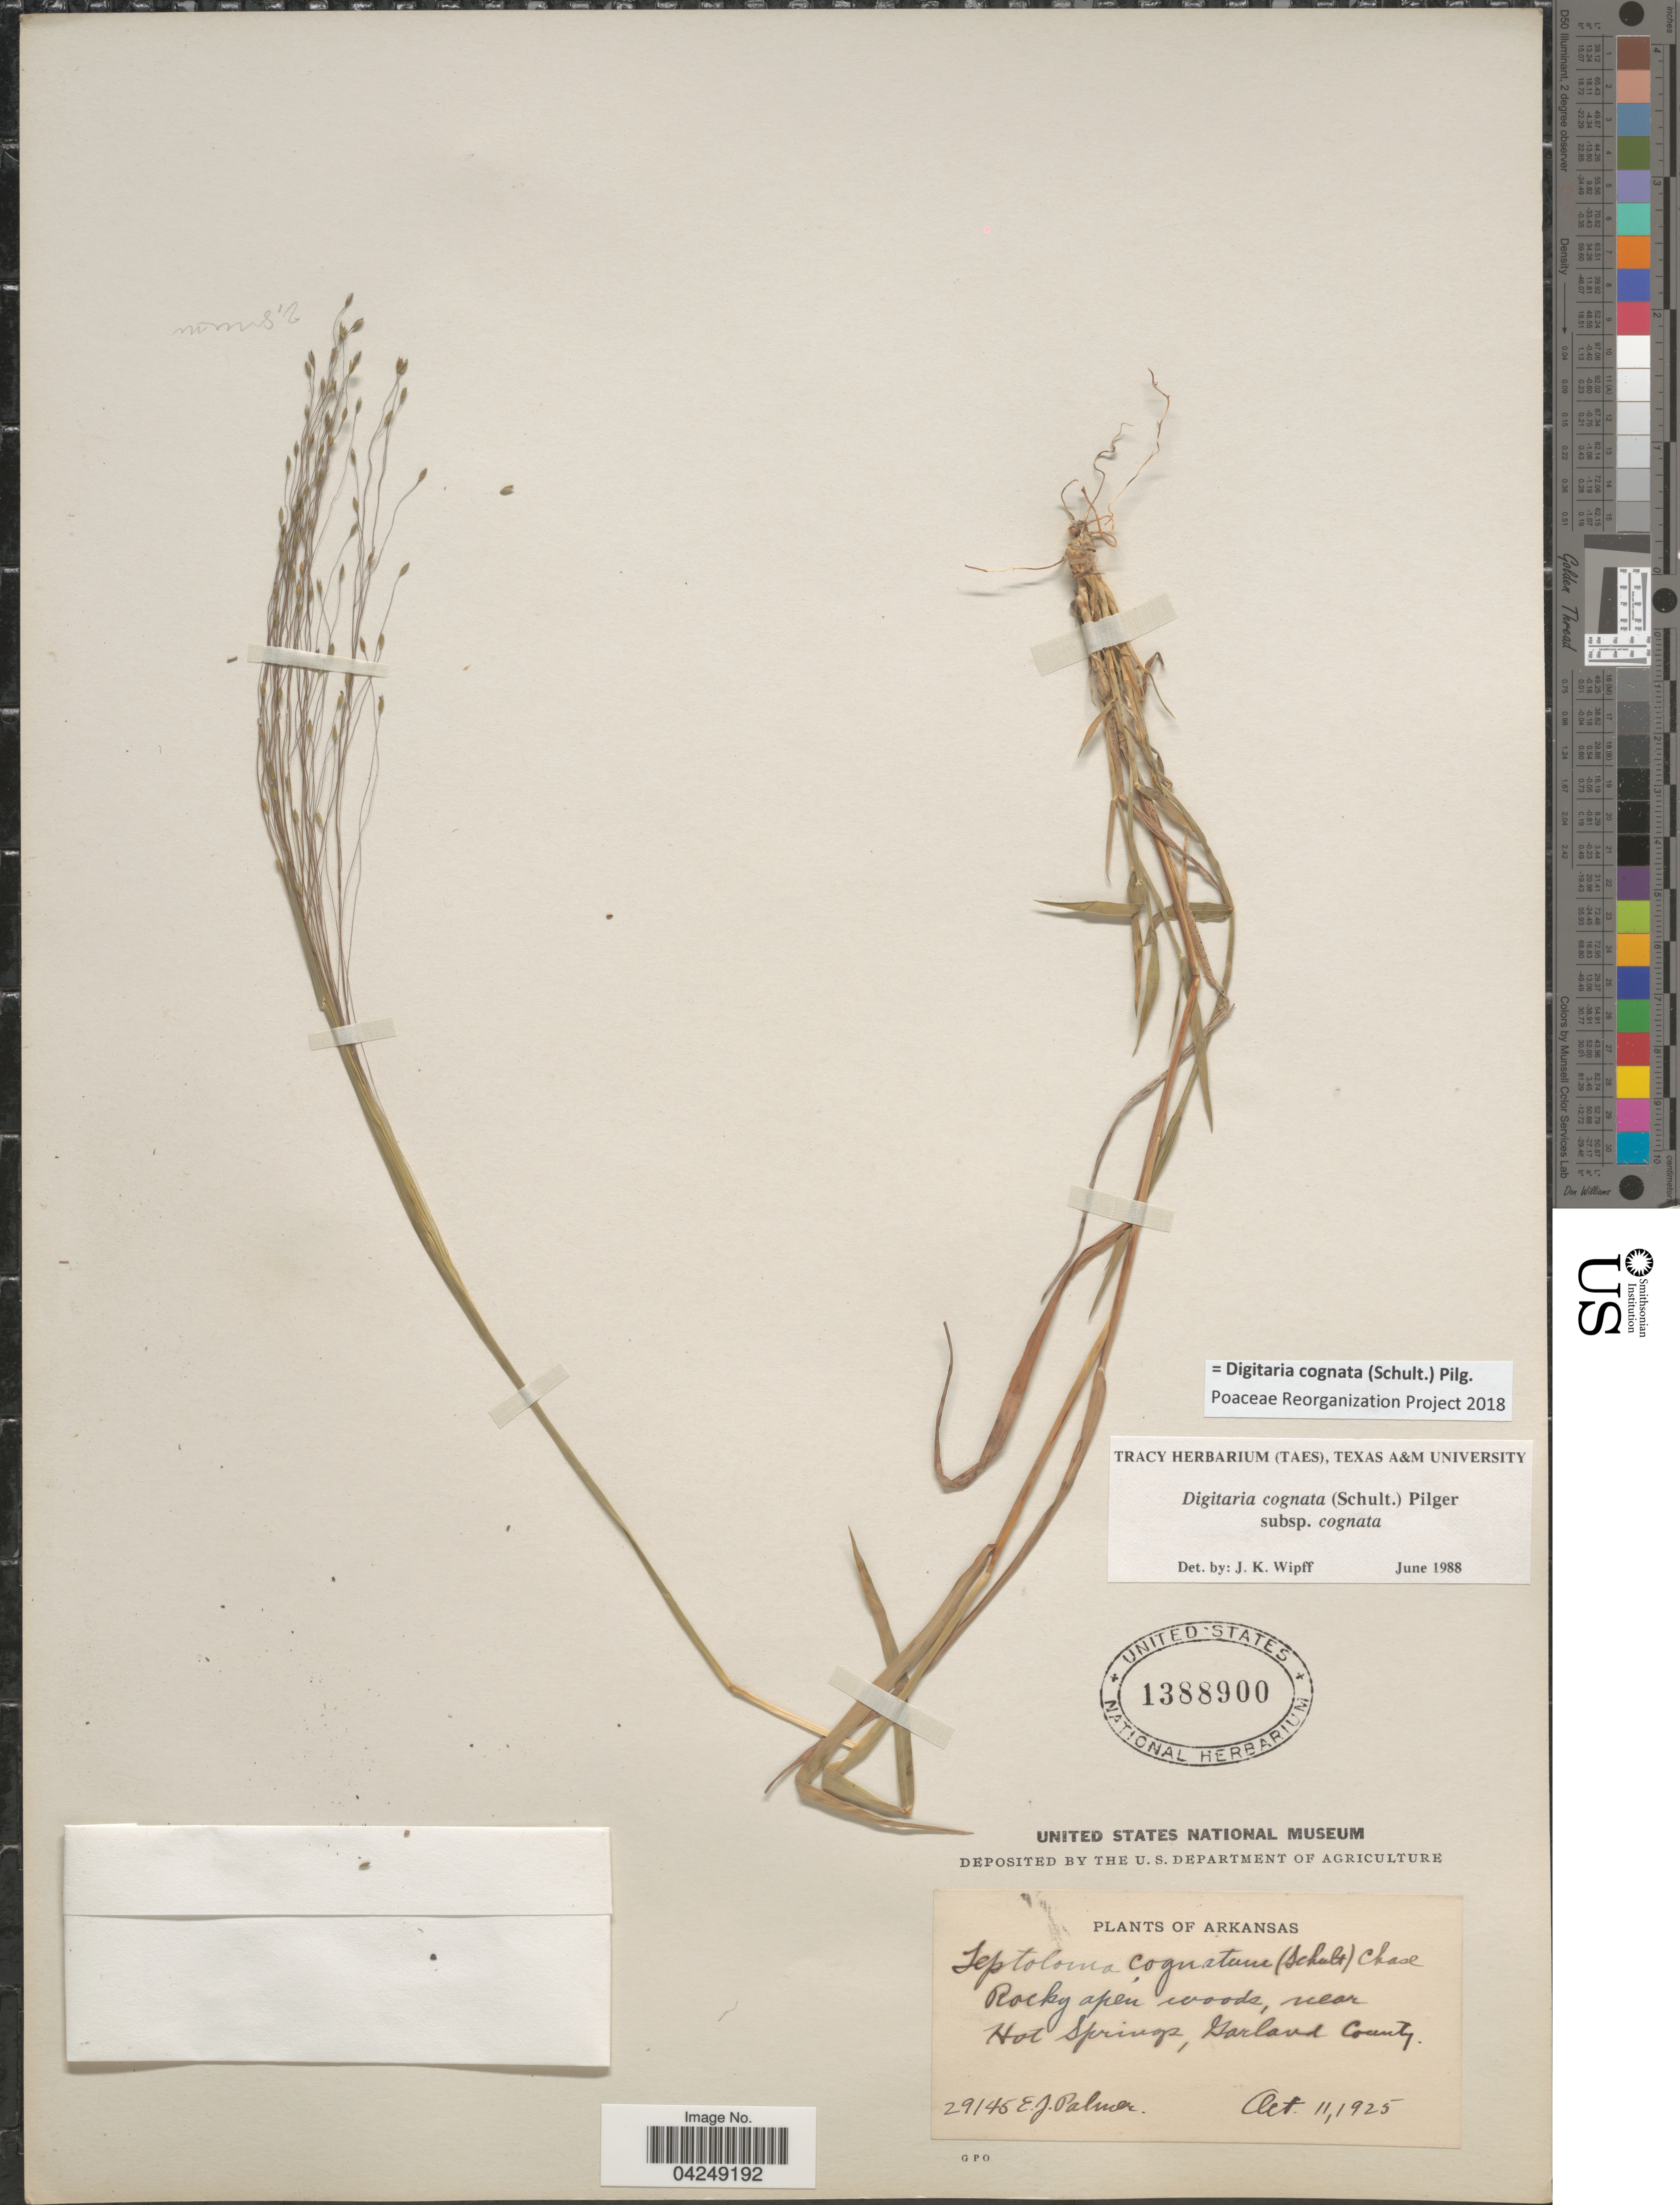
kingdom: Plantae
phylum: Tracheophyta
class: Liliopsida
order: Poales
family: Poaceae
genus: Digitaria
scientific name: Digitaria cognata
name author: (Scult.) Pilg.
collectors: E. J. Palmer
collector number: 29145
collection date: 1925-10-11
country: United States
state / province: Arkansas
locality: Rocky open woods, near Hot Springs, Garland County.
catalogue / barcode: US 1388900